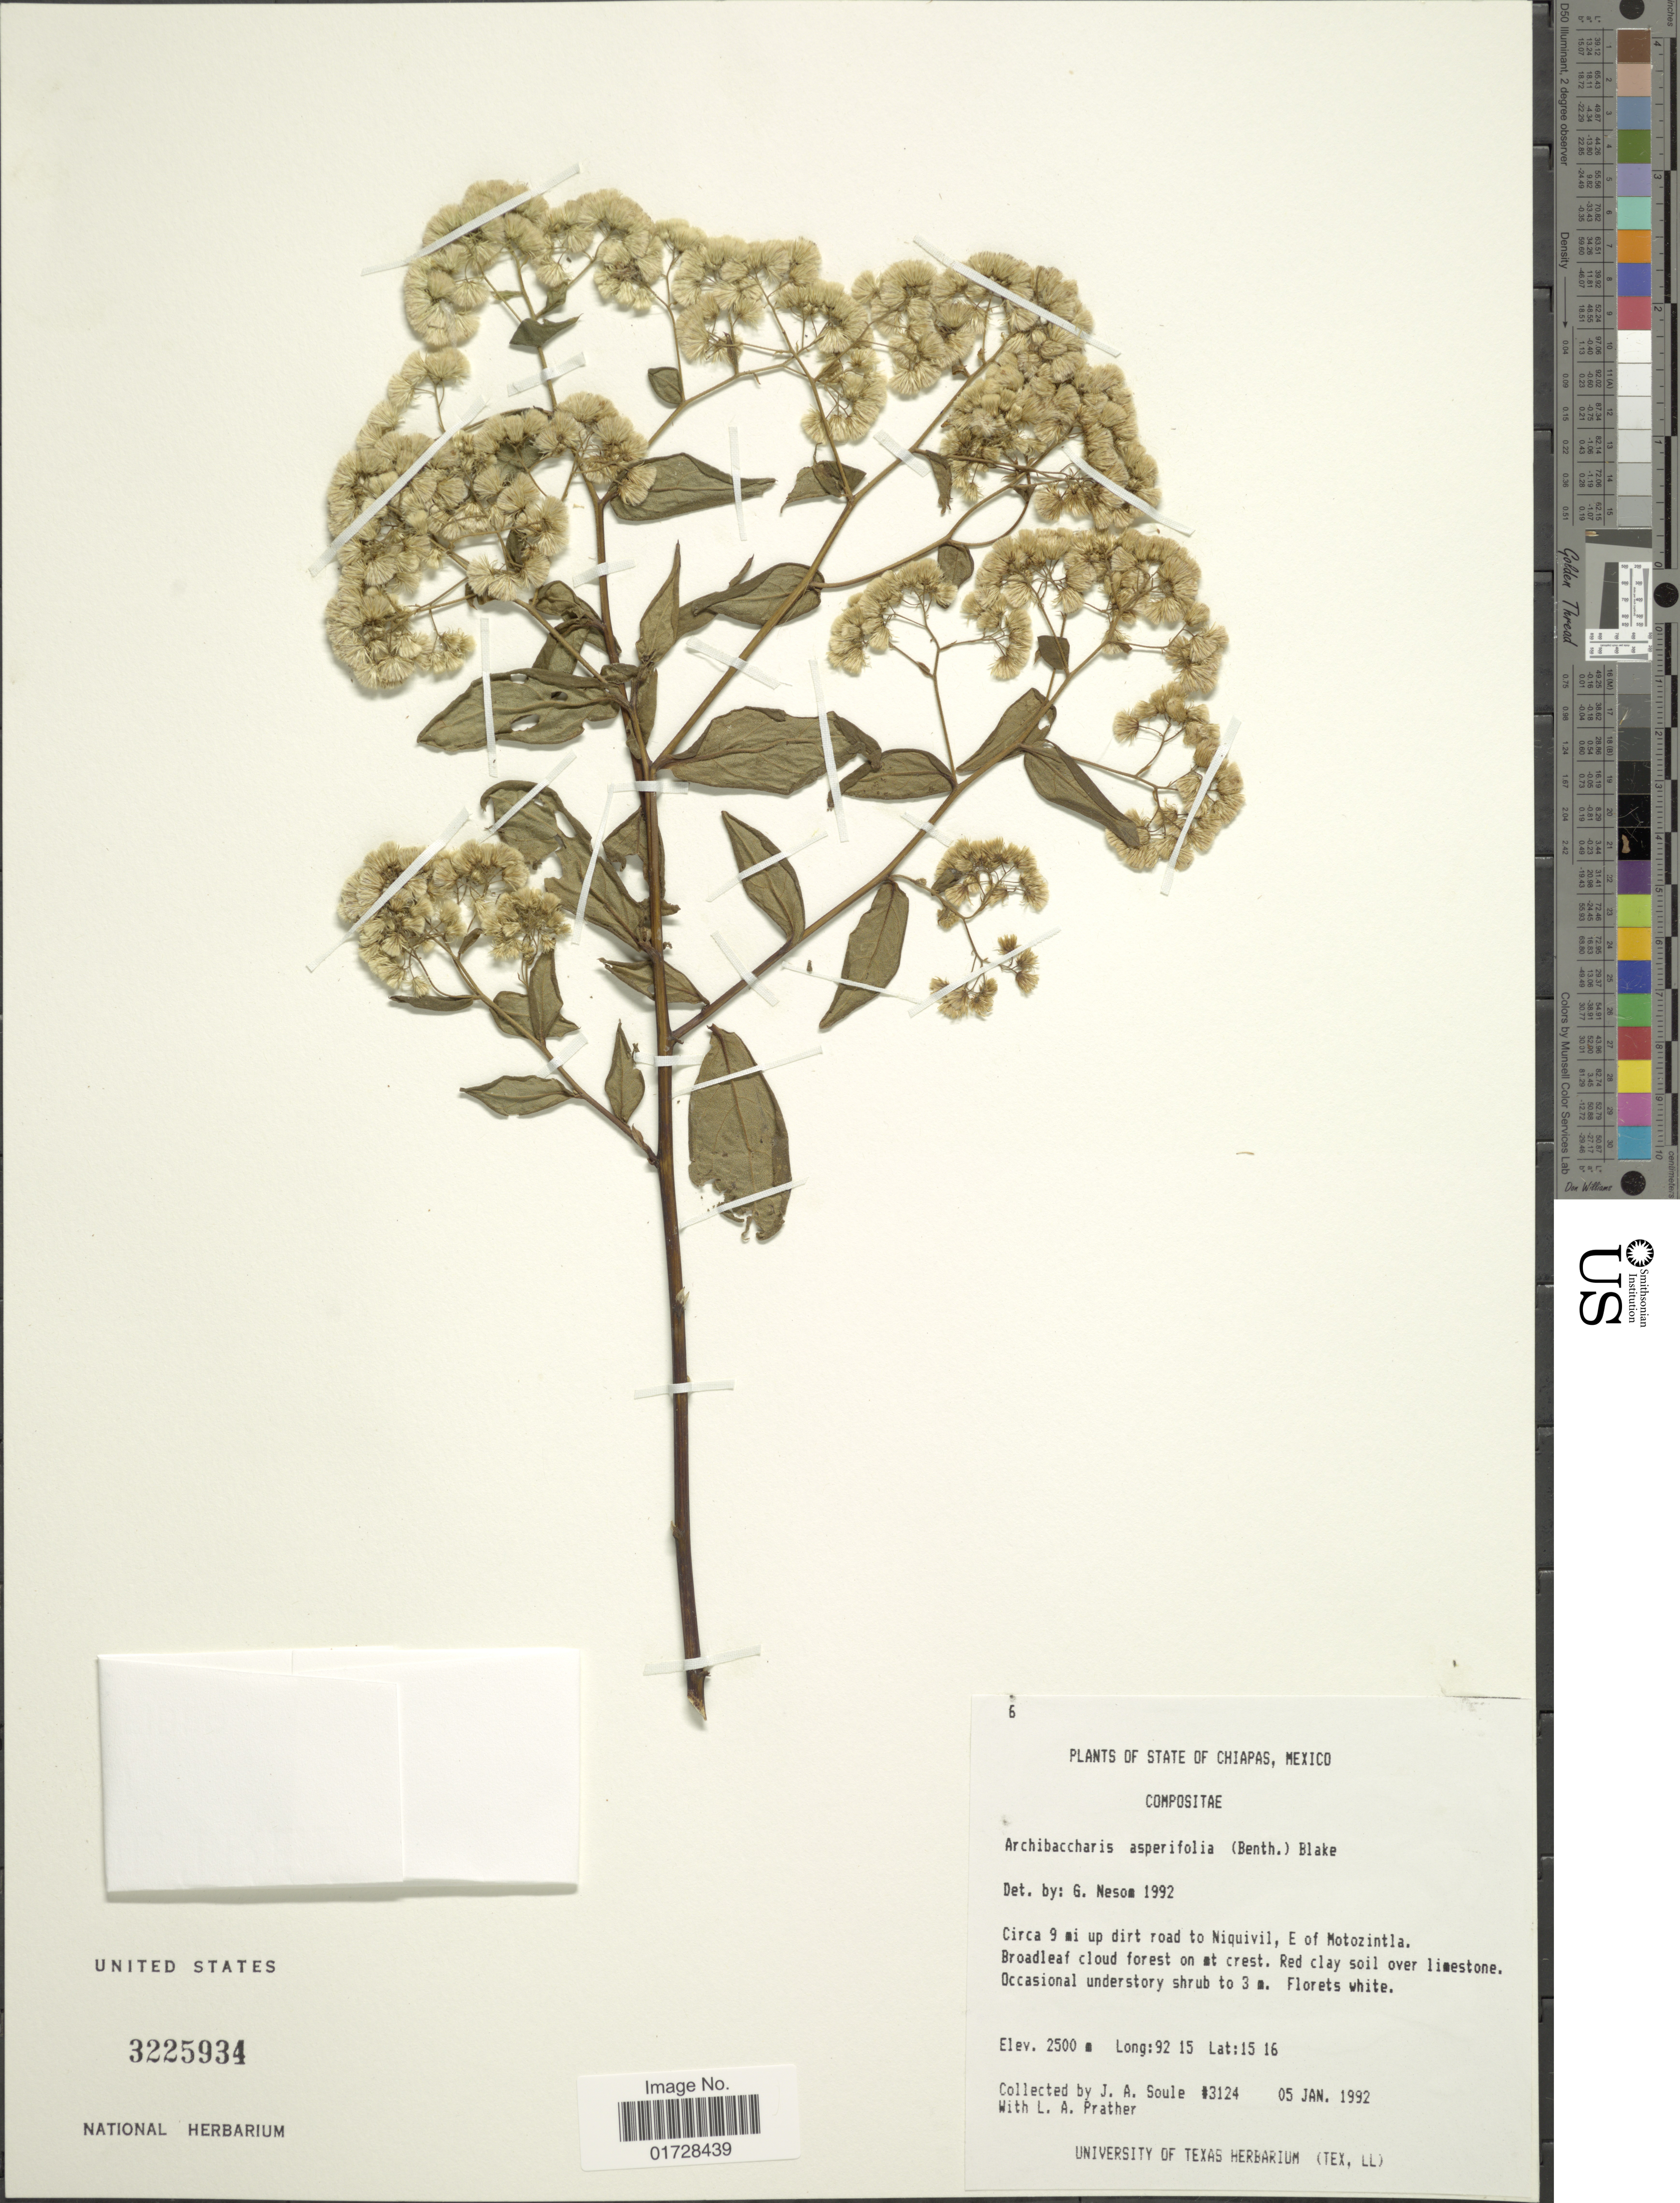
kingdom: Plantae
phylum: Tracheophyta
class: Magnoliopsida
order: Asterales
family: Asteraceae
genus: Archibaccharis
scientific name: Archibaccharis asperifolia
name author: (Benth.) S.F. Blake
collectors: J. Soule & L. A. Prather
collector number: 3124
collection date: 1992-01-05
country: Mexico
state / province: Chiapas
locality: Circa 9 mi up dirt road to Niquivil, E of Motozintla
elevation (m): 2500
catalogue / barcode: US 3225934